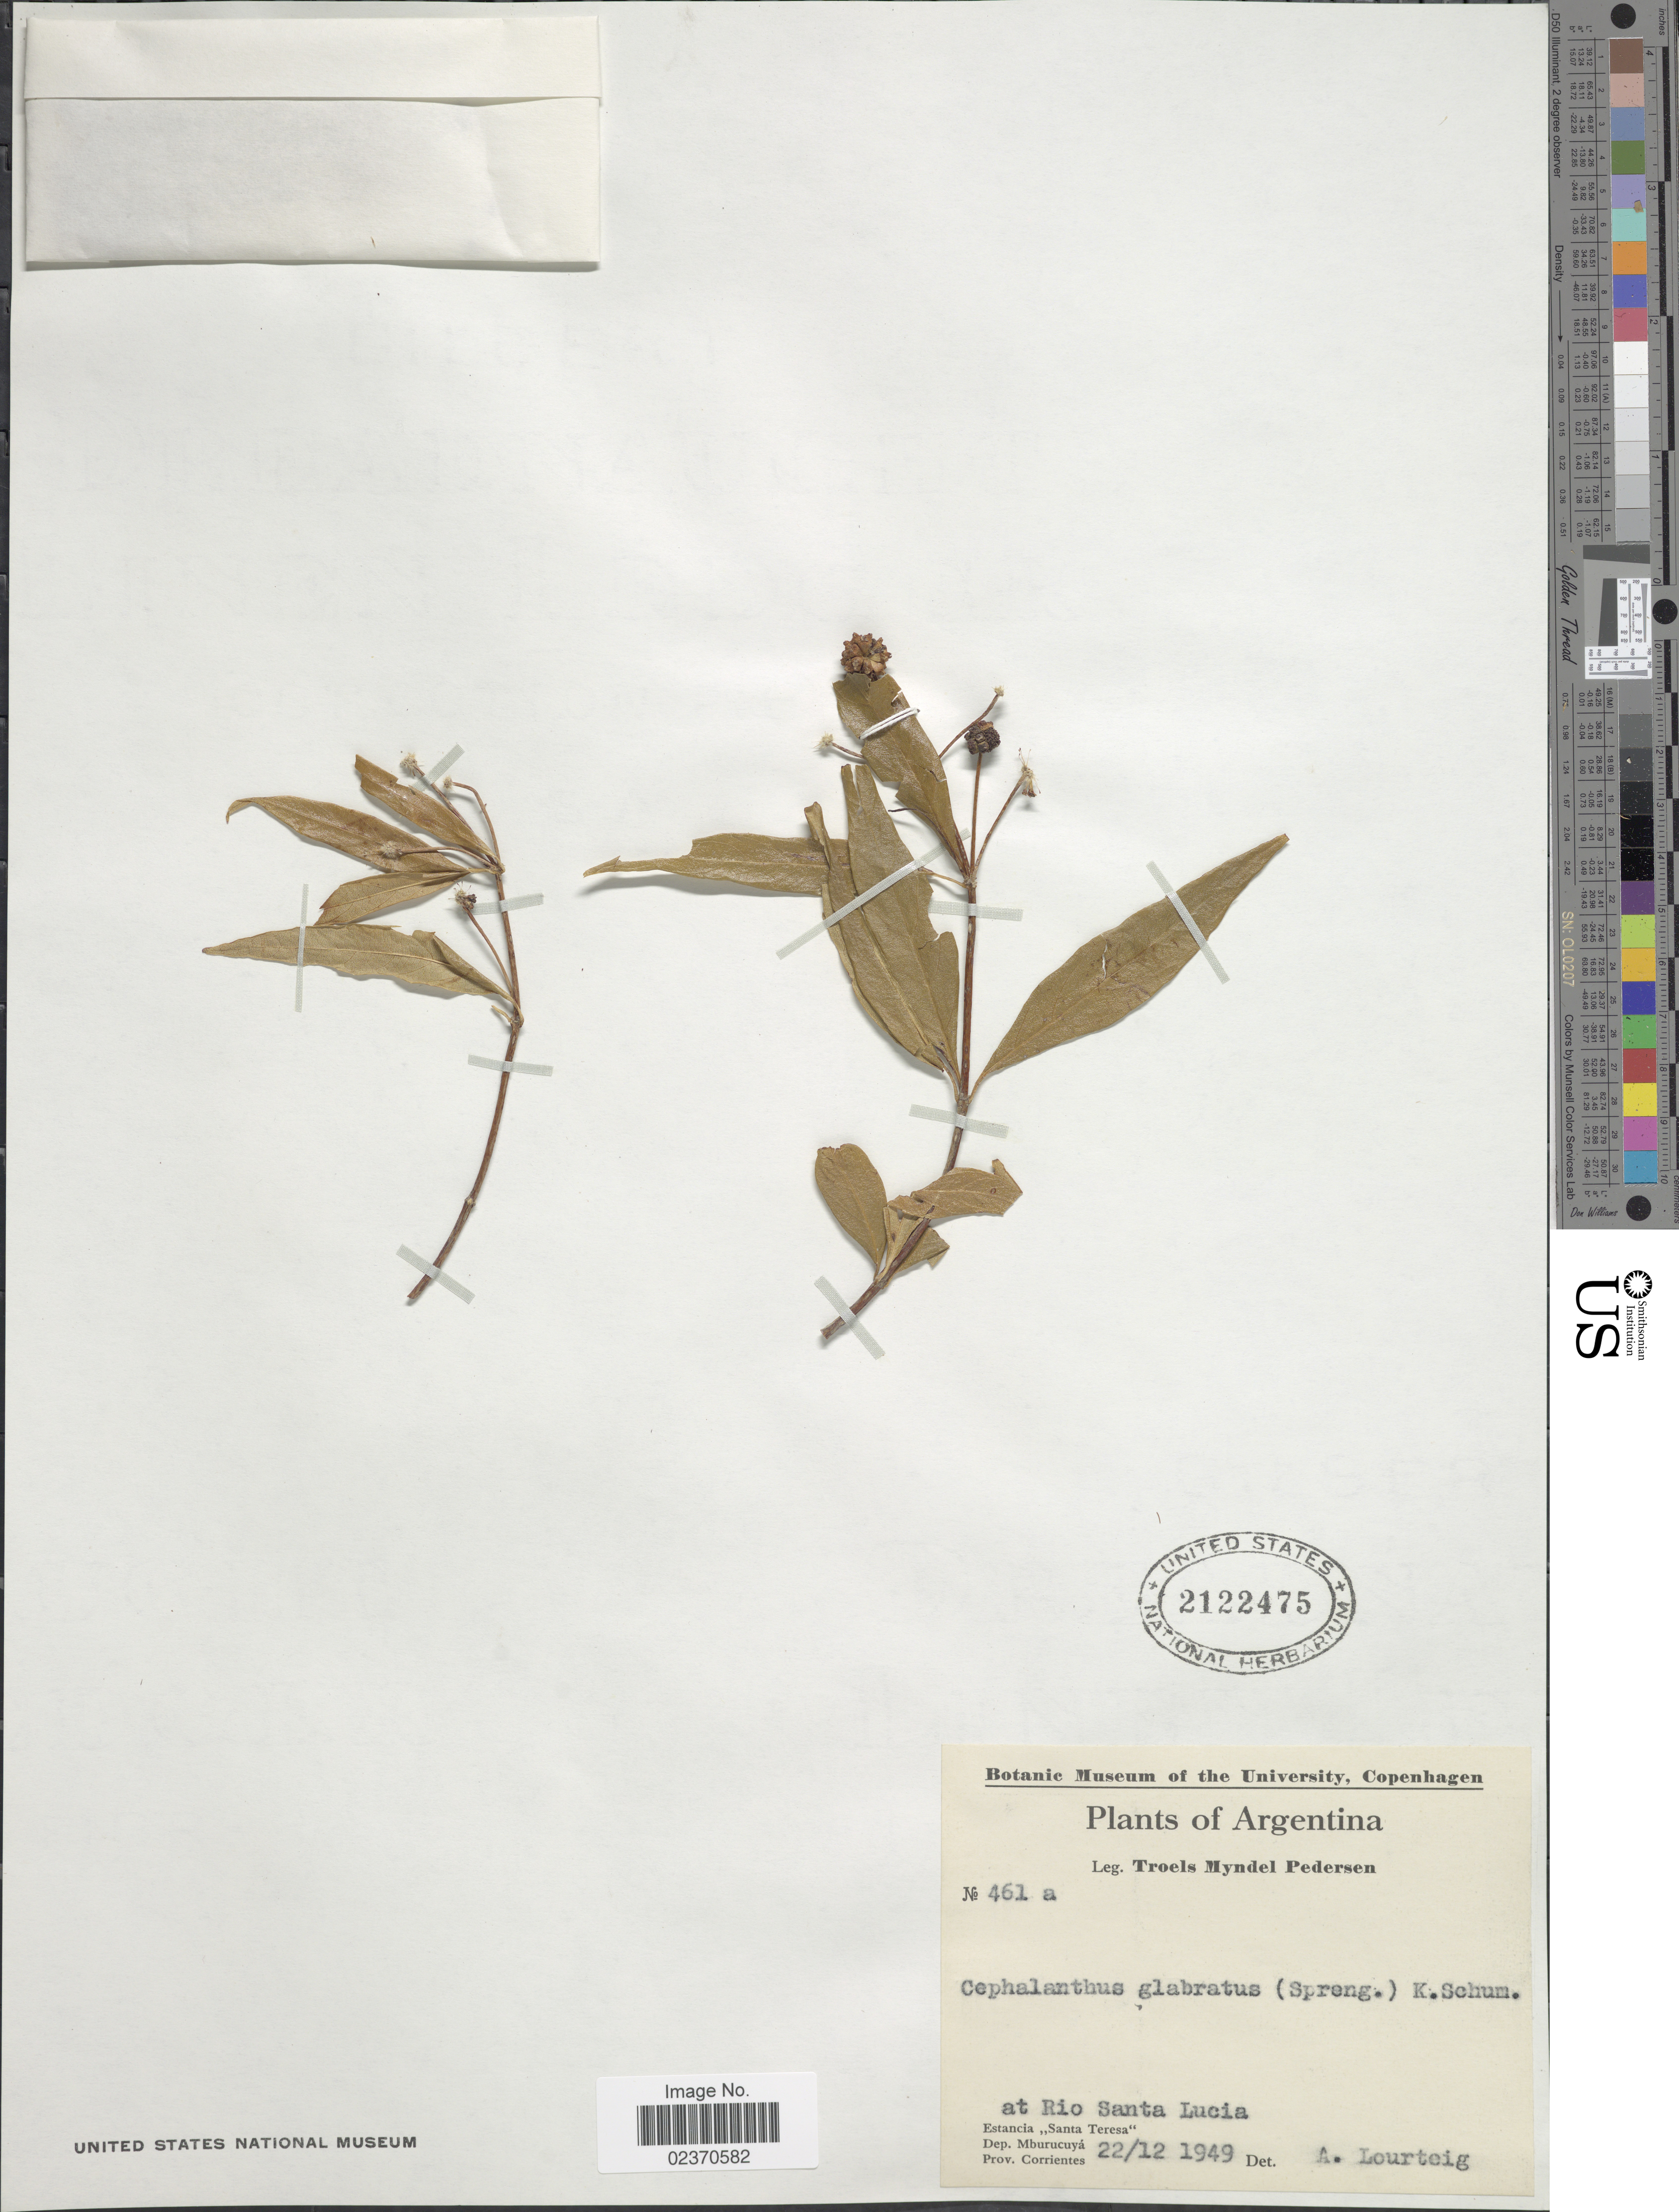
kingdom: Plantae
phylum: Tracheophyta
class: Magnoliopsida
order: Gentianales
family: Rubiaceae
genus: Cephalanthus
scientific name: Cephalanthus glabratus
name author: (Spreng.) K. Schum.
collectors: T. Pederson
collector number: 461 a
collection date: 1949-12-22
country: Argentina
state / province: Corrientes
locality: At Rio Santa Lucia, Estancia "Santa Teresa" Dep. Mburucuya, Prov. Corrientes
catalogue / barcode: US 2155475